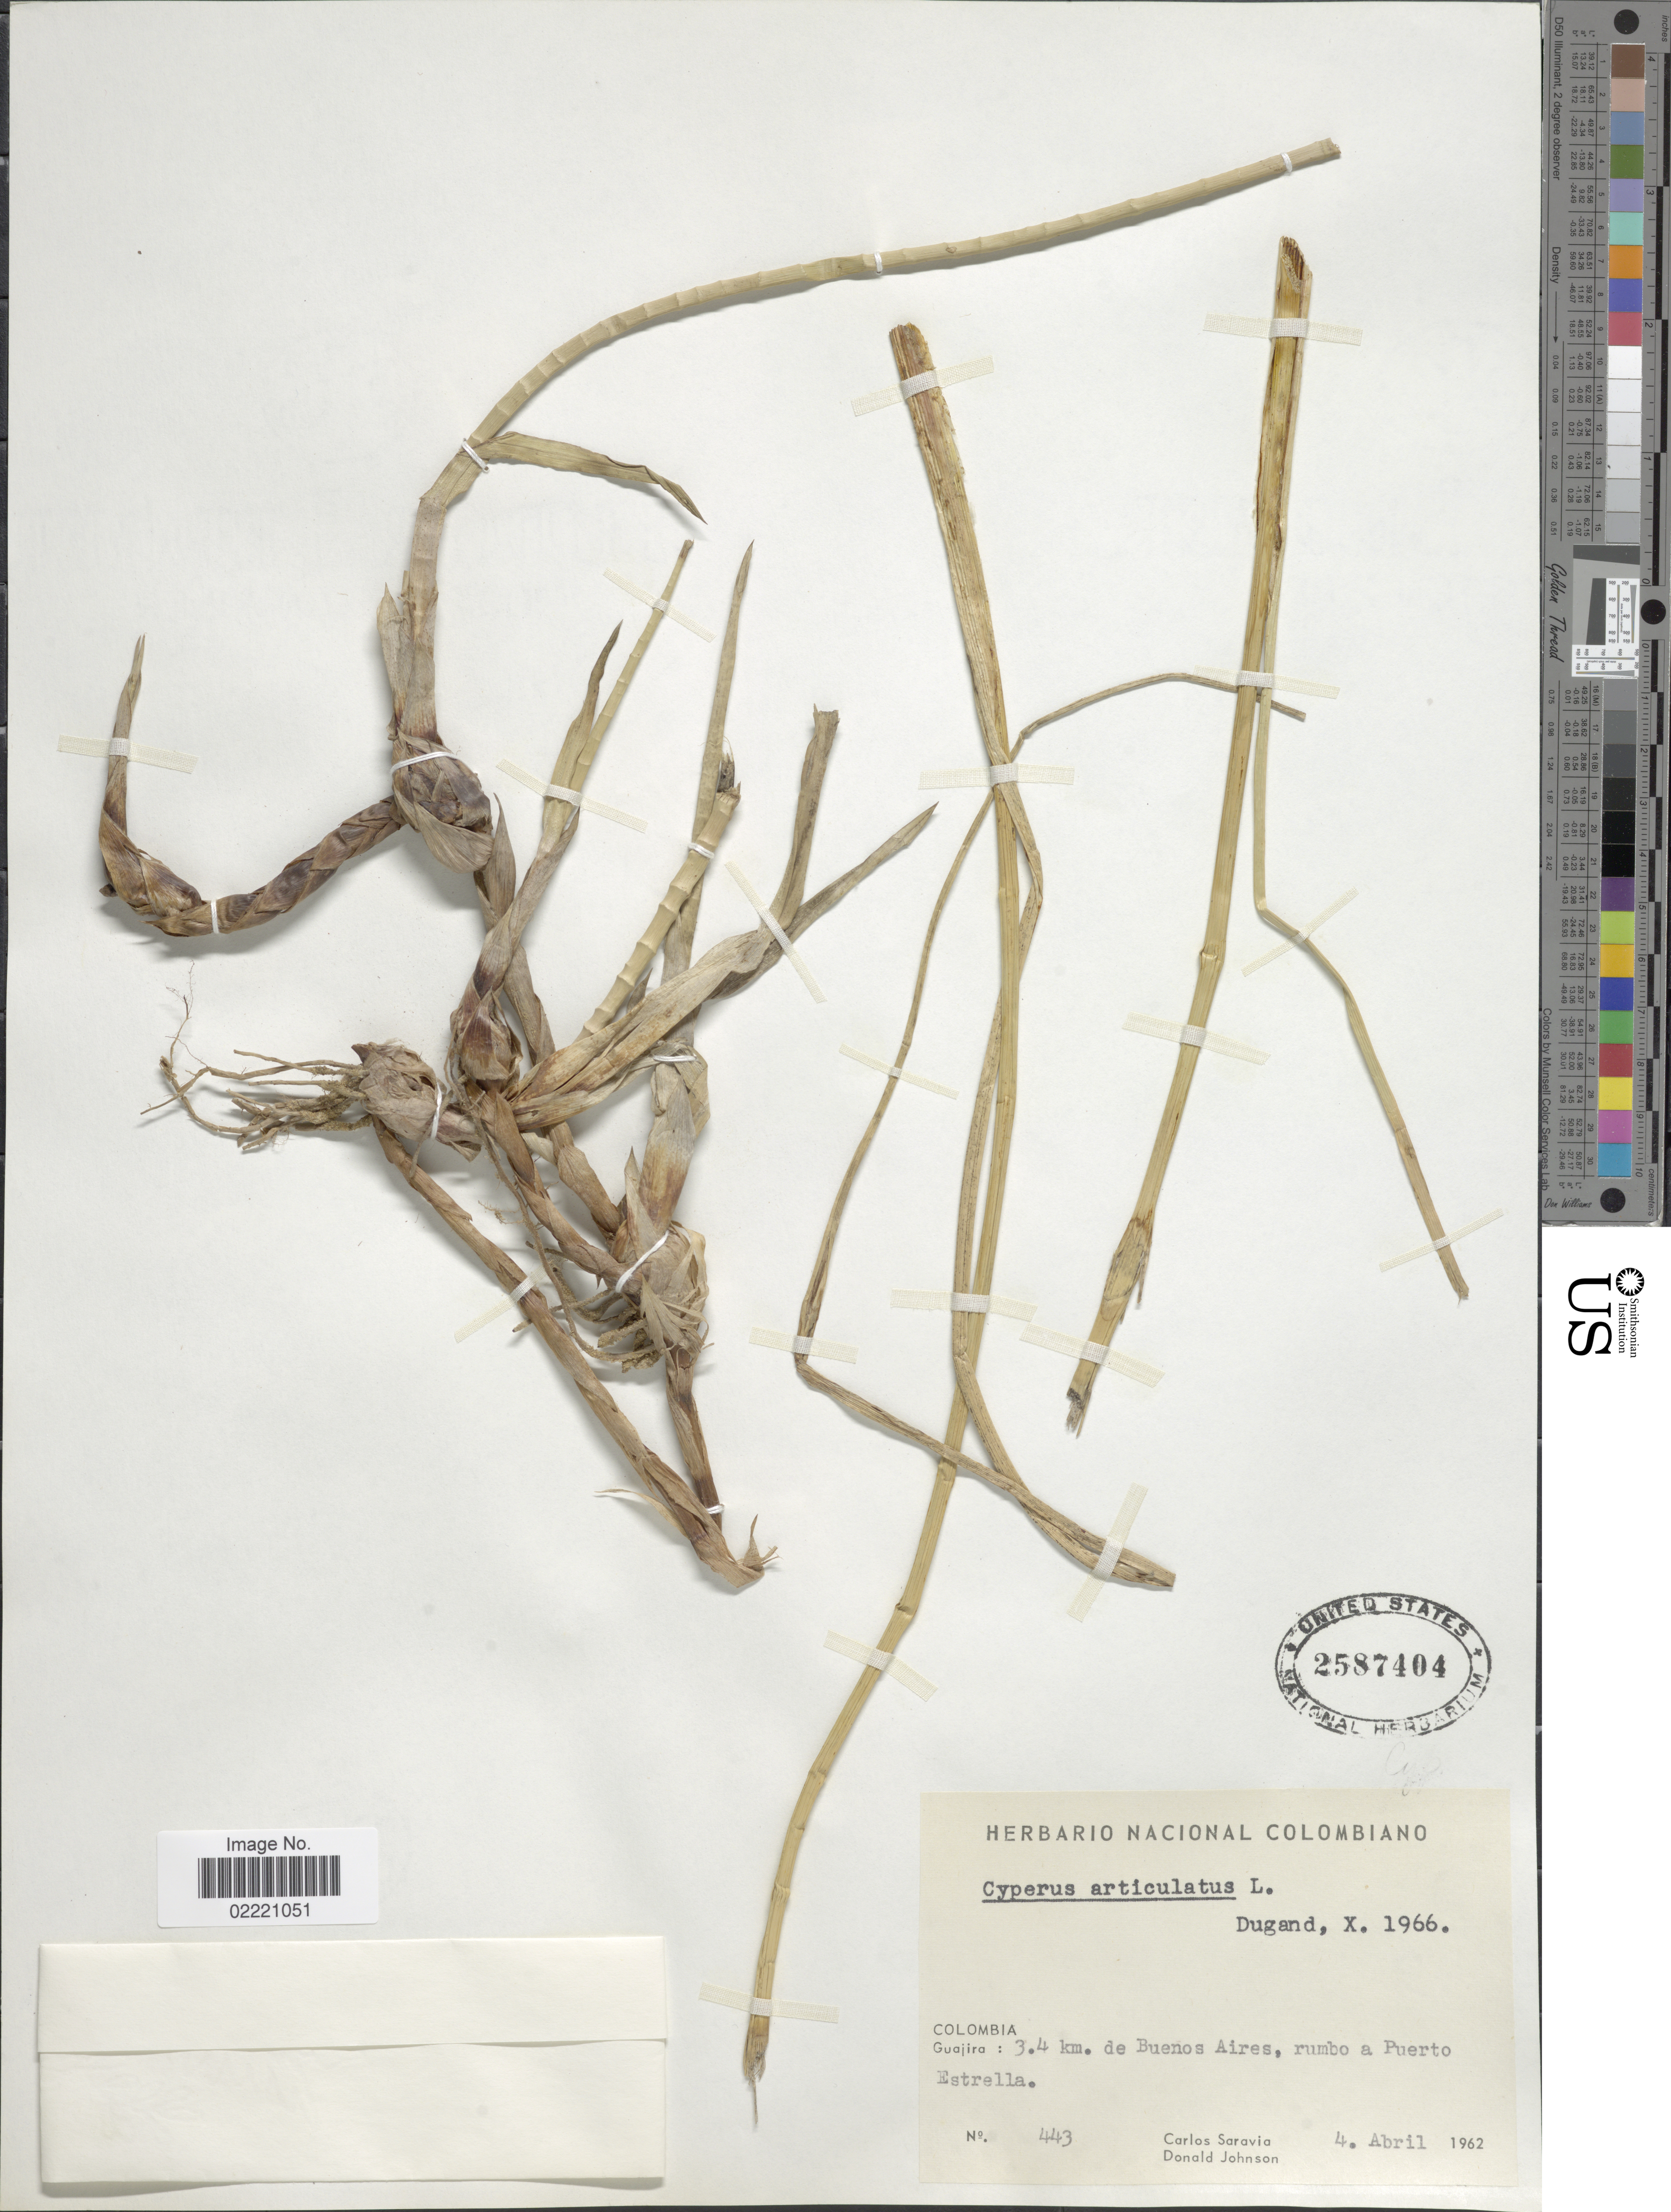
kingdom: Plantae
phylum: Tracheophyta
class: Liliopsida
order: Poales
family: Cyperaceae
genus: Cyperus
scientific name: Cyperus articulatus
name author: L.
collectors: C. Saravia & D. Johnson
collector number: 443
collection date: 1962-04-04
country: Colombia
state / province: La Guajira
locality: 3.4 km. de Buenos Aires, rumbo a Puerto Estrella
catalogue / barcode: US 2587404